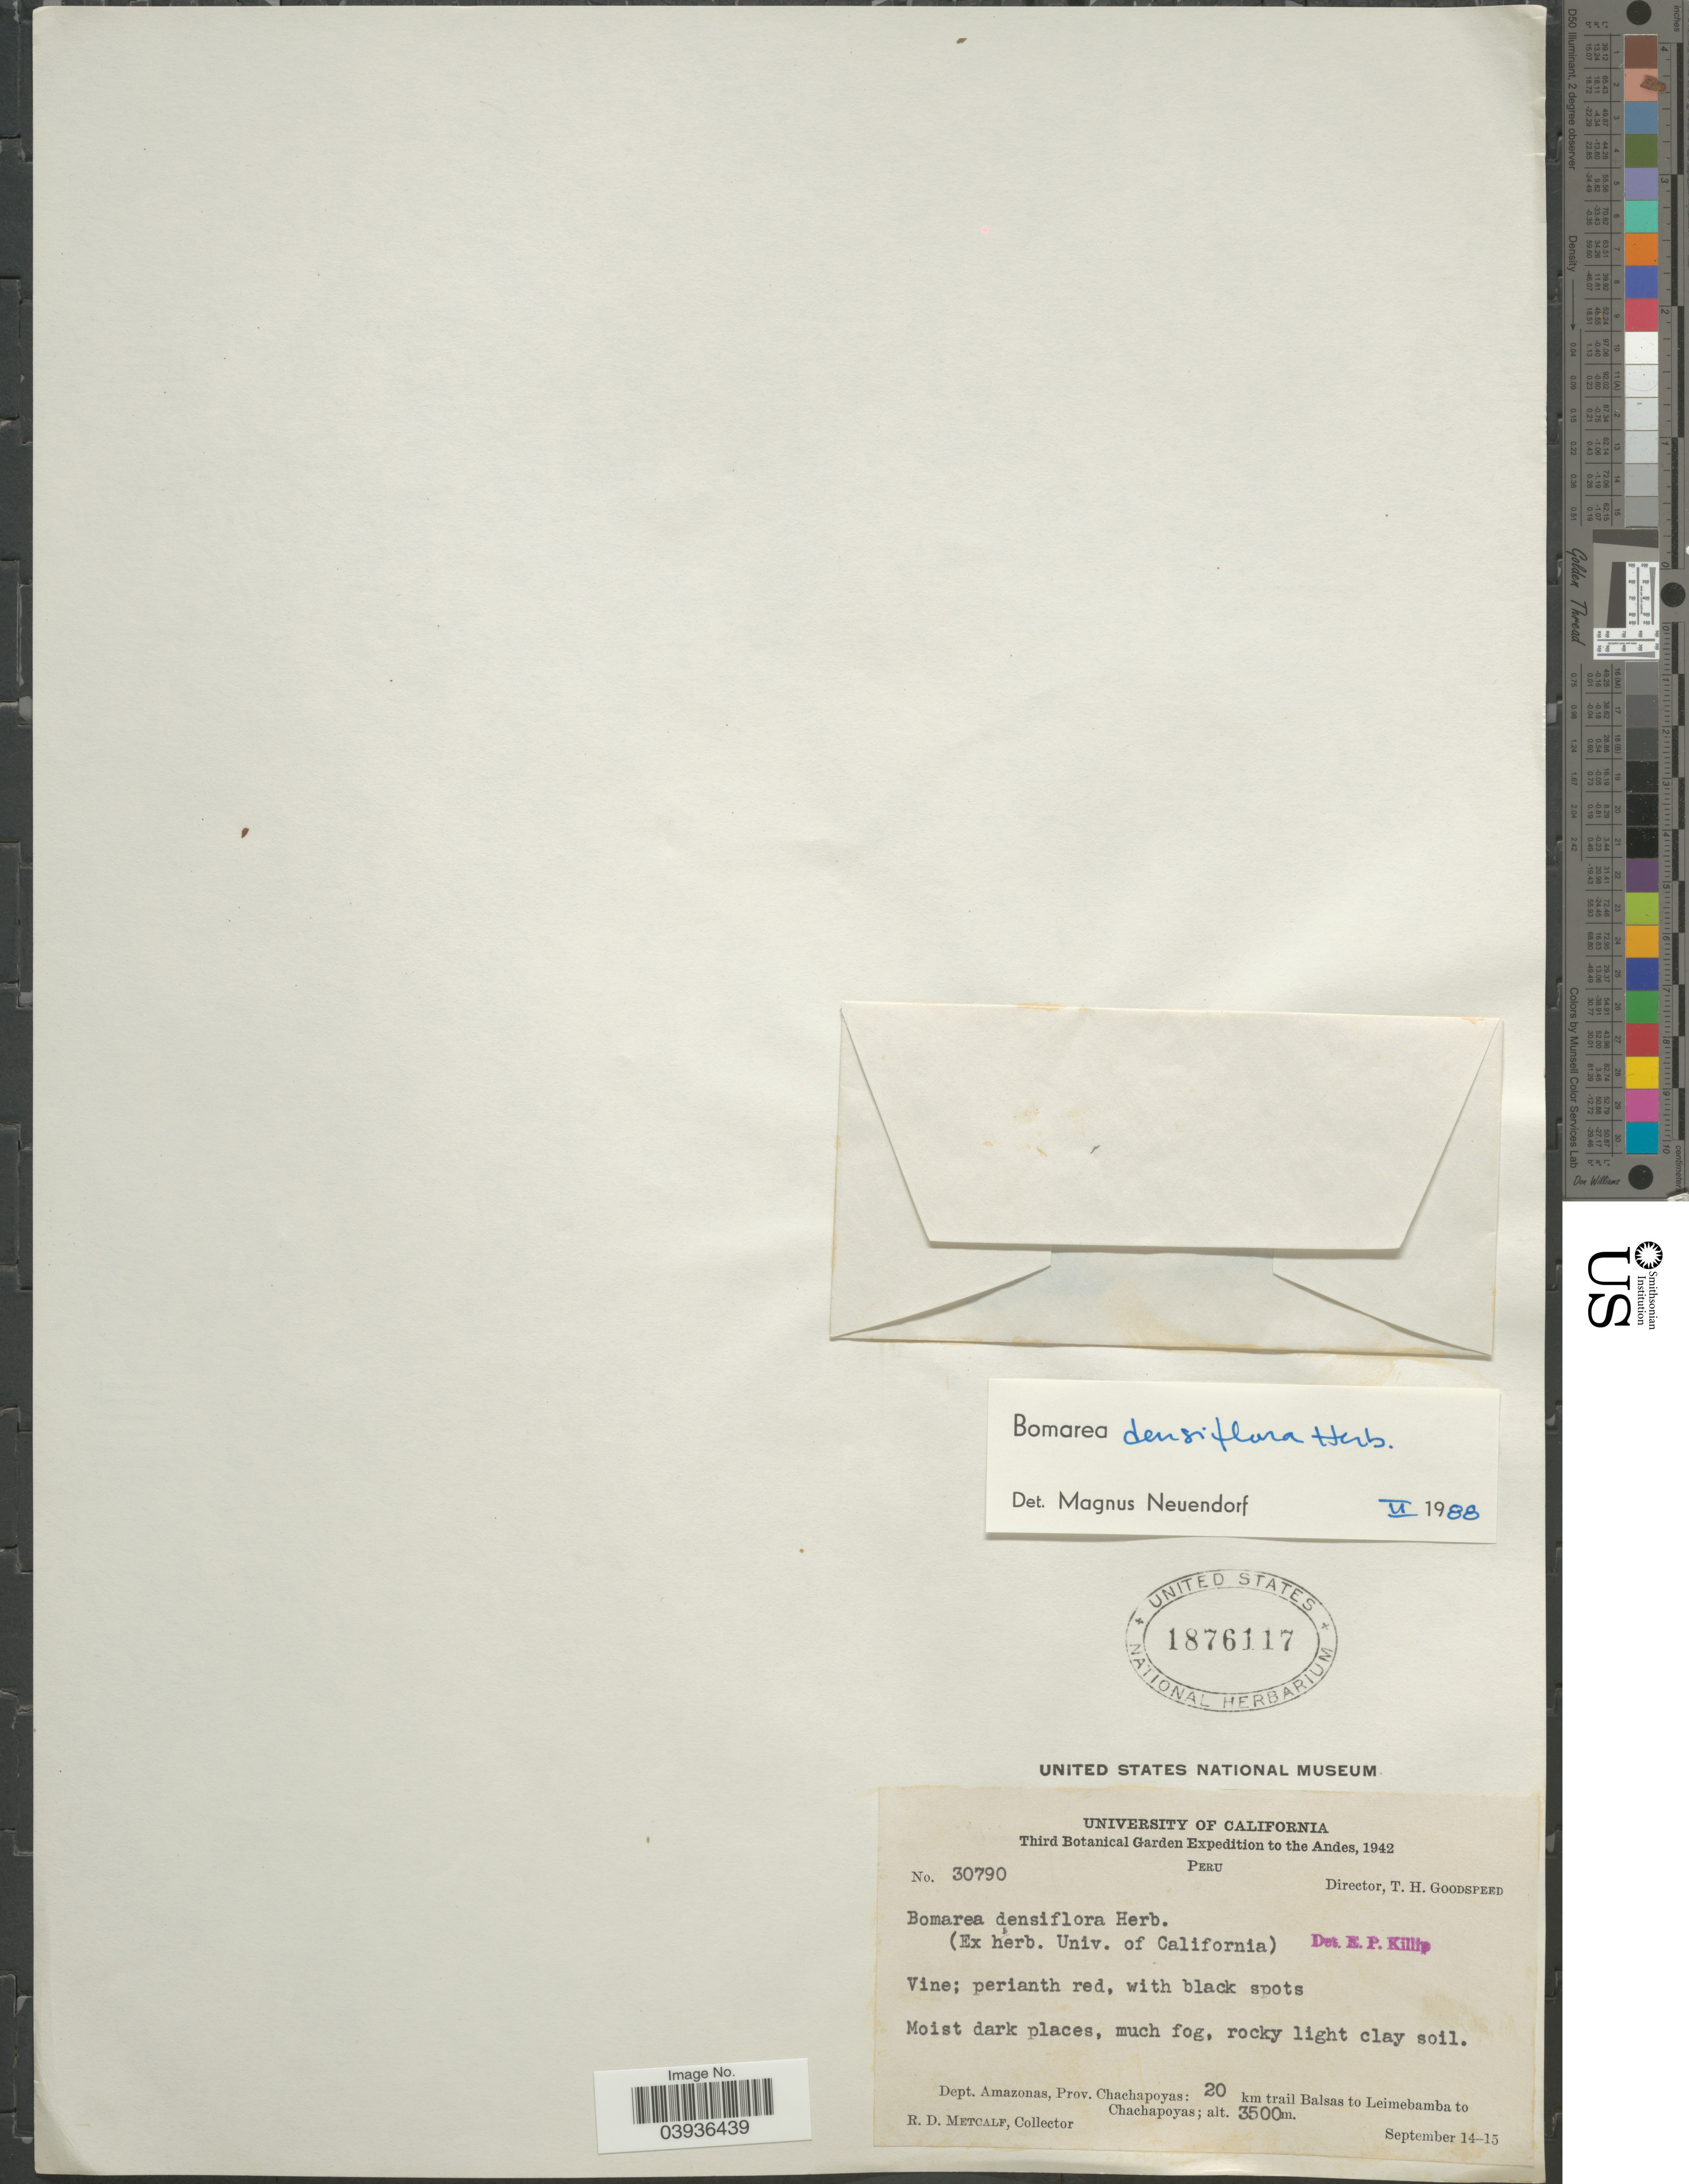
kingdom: Plantae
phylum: Tracheophyta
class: Liliopsida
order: Liliales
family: Alstroemeriaceae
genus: Bomarea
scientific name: Bomarea densiflora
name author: Herb.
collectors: R. D. Metcalf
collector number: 30790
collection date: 1942-09-14/1942-09-15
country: Peru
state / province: Amazonas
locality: Andes. Dept. Amazonas, Prov. Chachapoyas: 20 km trail Balsas to Leimebamba to Chachapoyas.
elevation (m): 3500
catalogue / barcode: US 1876117